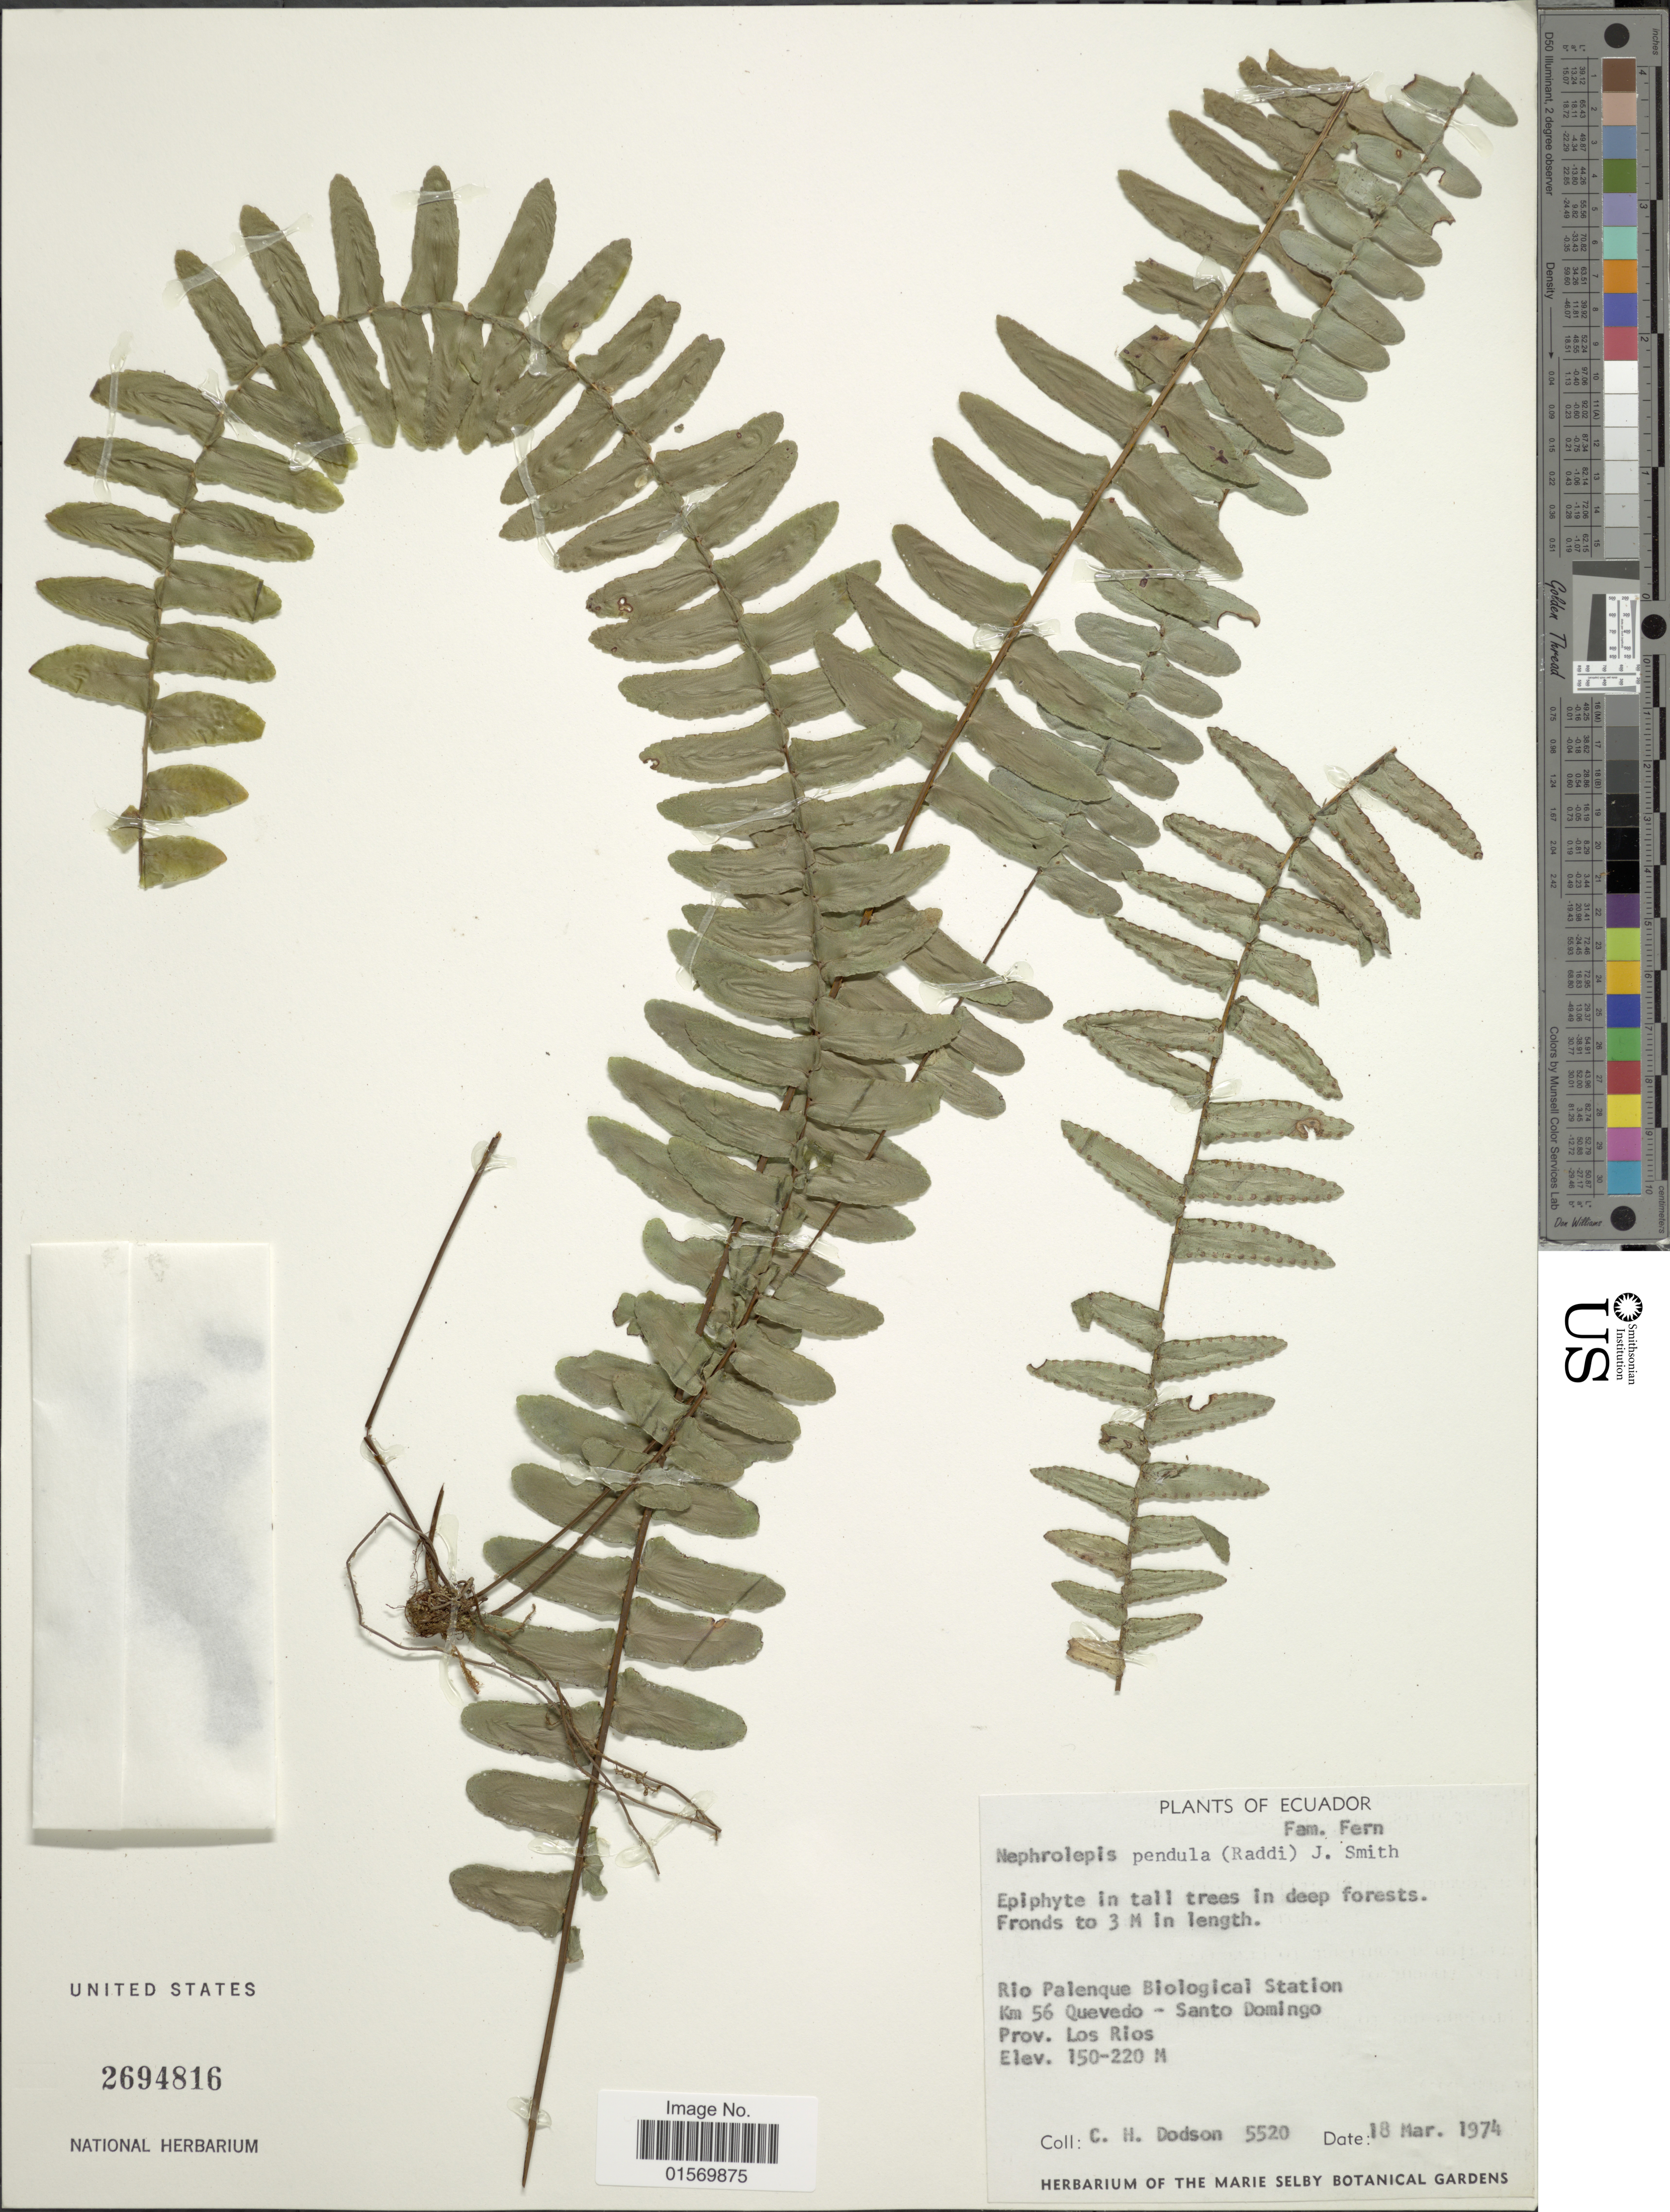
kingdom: Plantae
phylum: Tracheophyta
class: Polypodiopsida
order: Polypodiales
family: Nephrolepidaceae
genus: Nephrolepis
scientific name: Nephrolepis pendula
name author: (Raddi) J. Sm.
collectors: C. H. Dodson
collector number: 5520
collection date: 1974-03-18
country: Ecuador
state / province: Los Ríos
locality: Rio Palenque Biological Station Km 56 Quevedo-Santo Domingo.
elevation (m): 150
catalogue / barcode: US 2694816